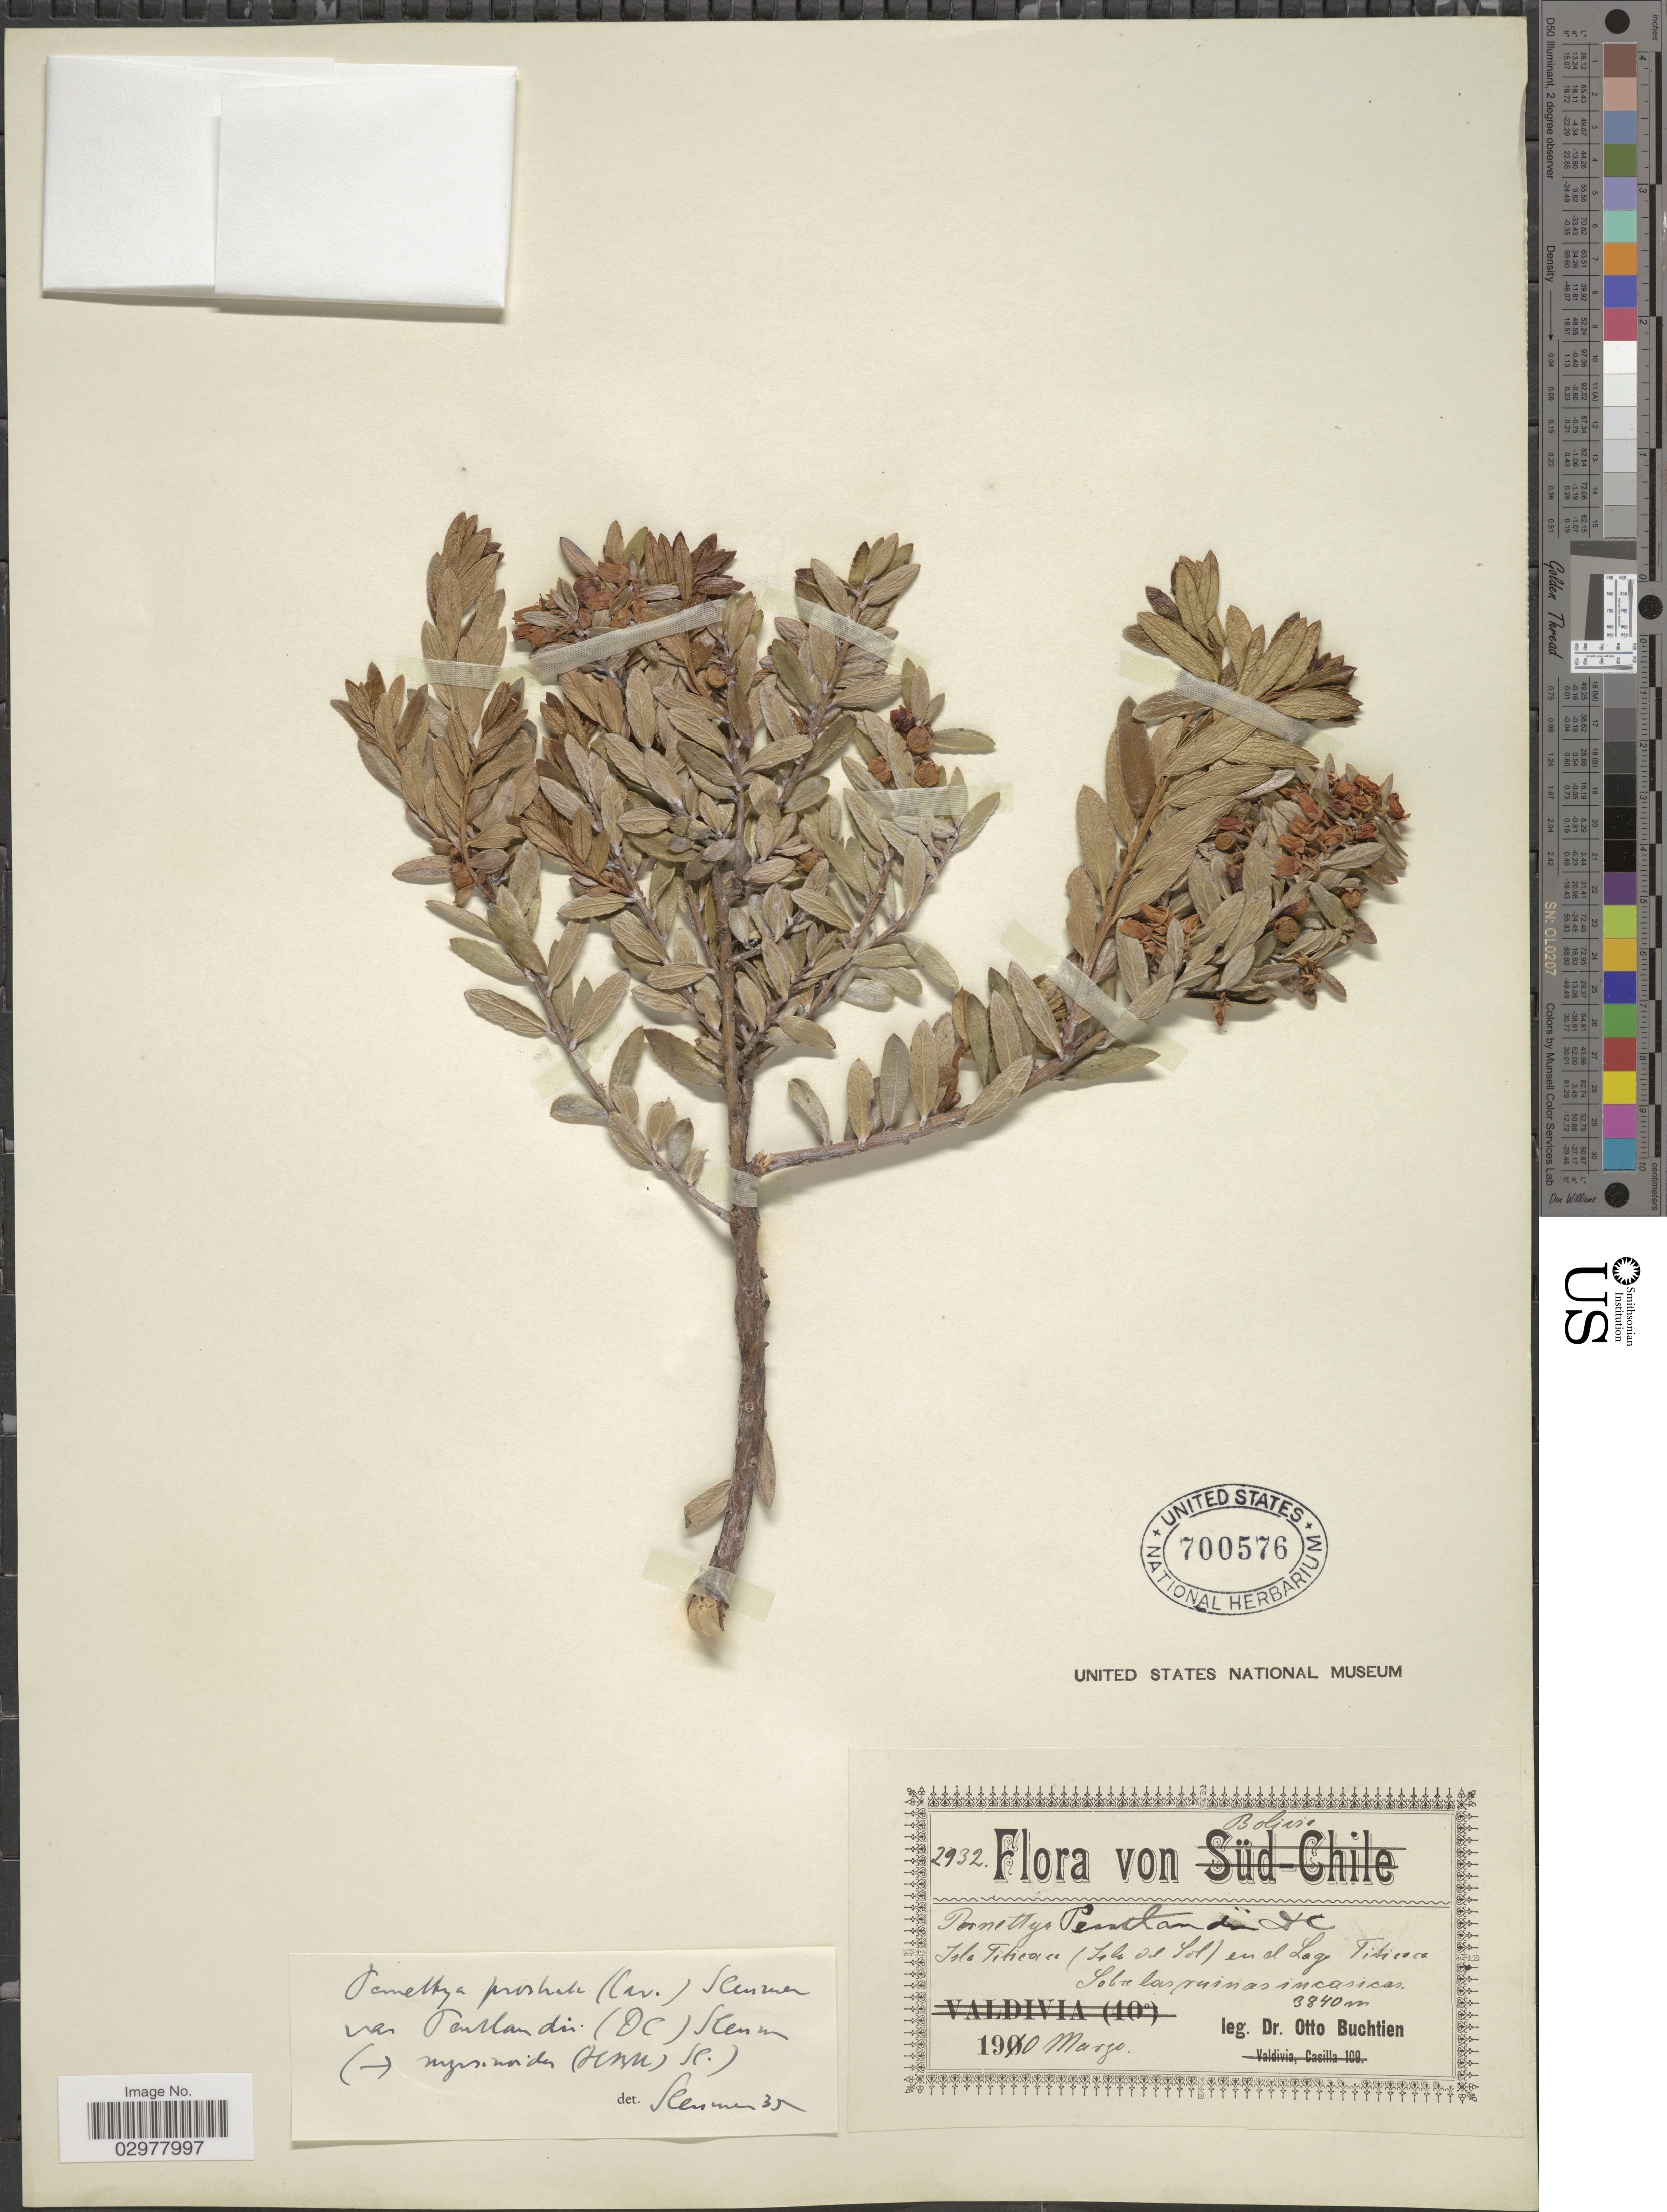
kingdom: Plantae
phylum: Tracheophyta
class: Magnoliopsida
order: Ericales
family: Ericaceae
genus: Pernettya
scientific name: Pernettya prostrata var. pentlandii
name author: (DC.) Sleumer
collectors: O. Buchtien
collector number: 2932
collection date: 1910-03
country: Bolivia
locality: Isla Titicaca (Isla de Sol) en el Lago Titicaca. Sobre las ruinas incasicas.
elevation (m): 3840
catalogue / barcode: US 700576